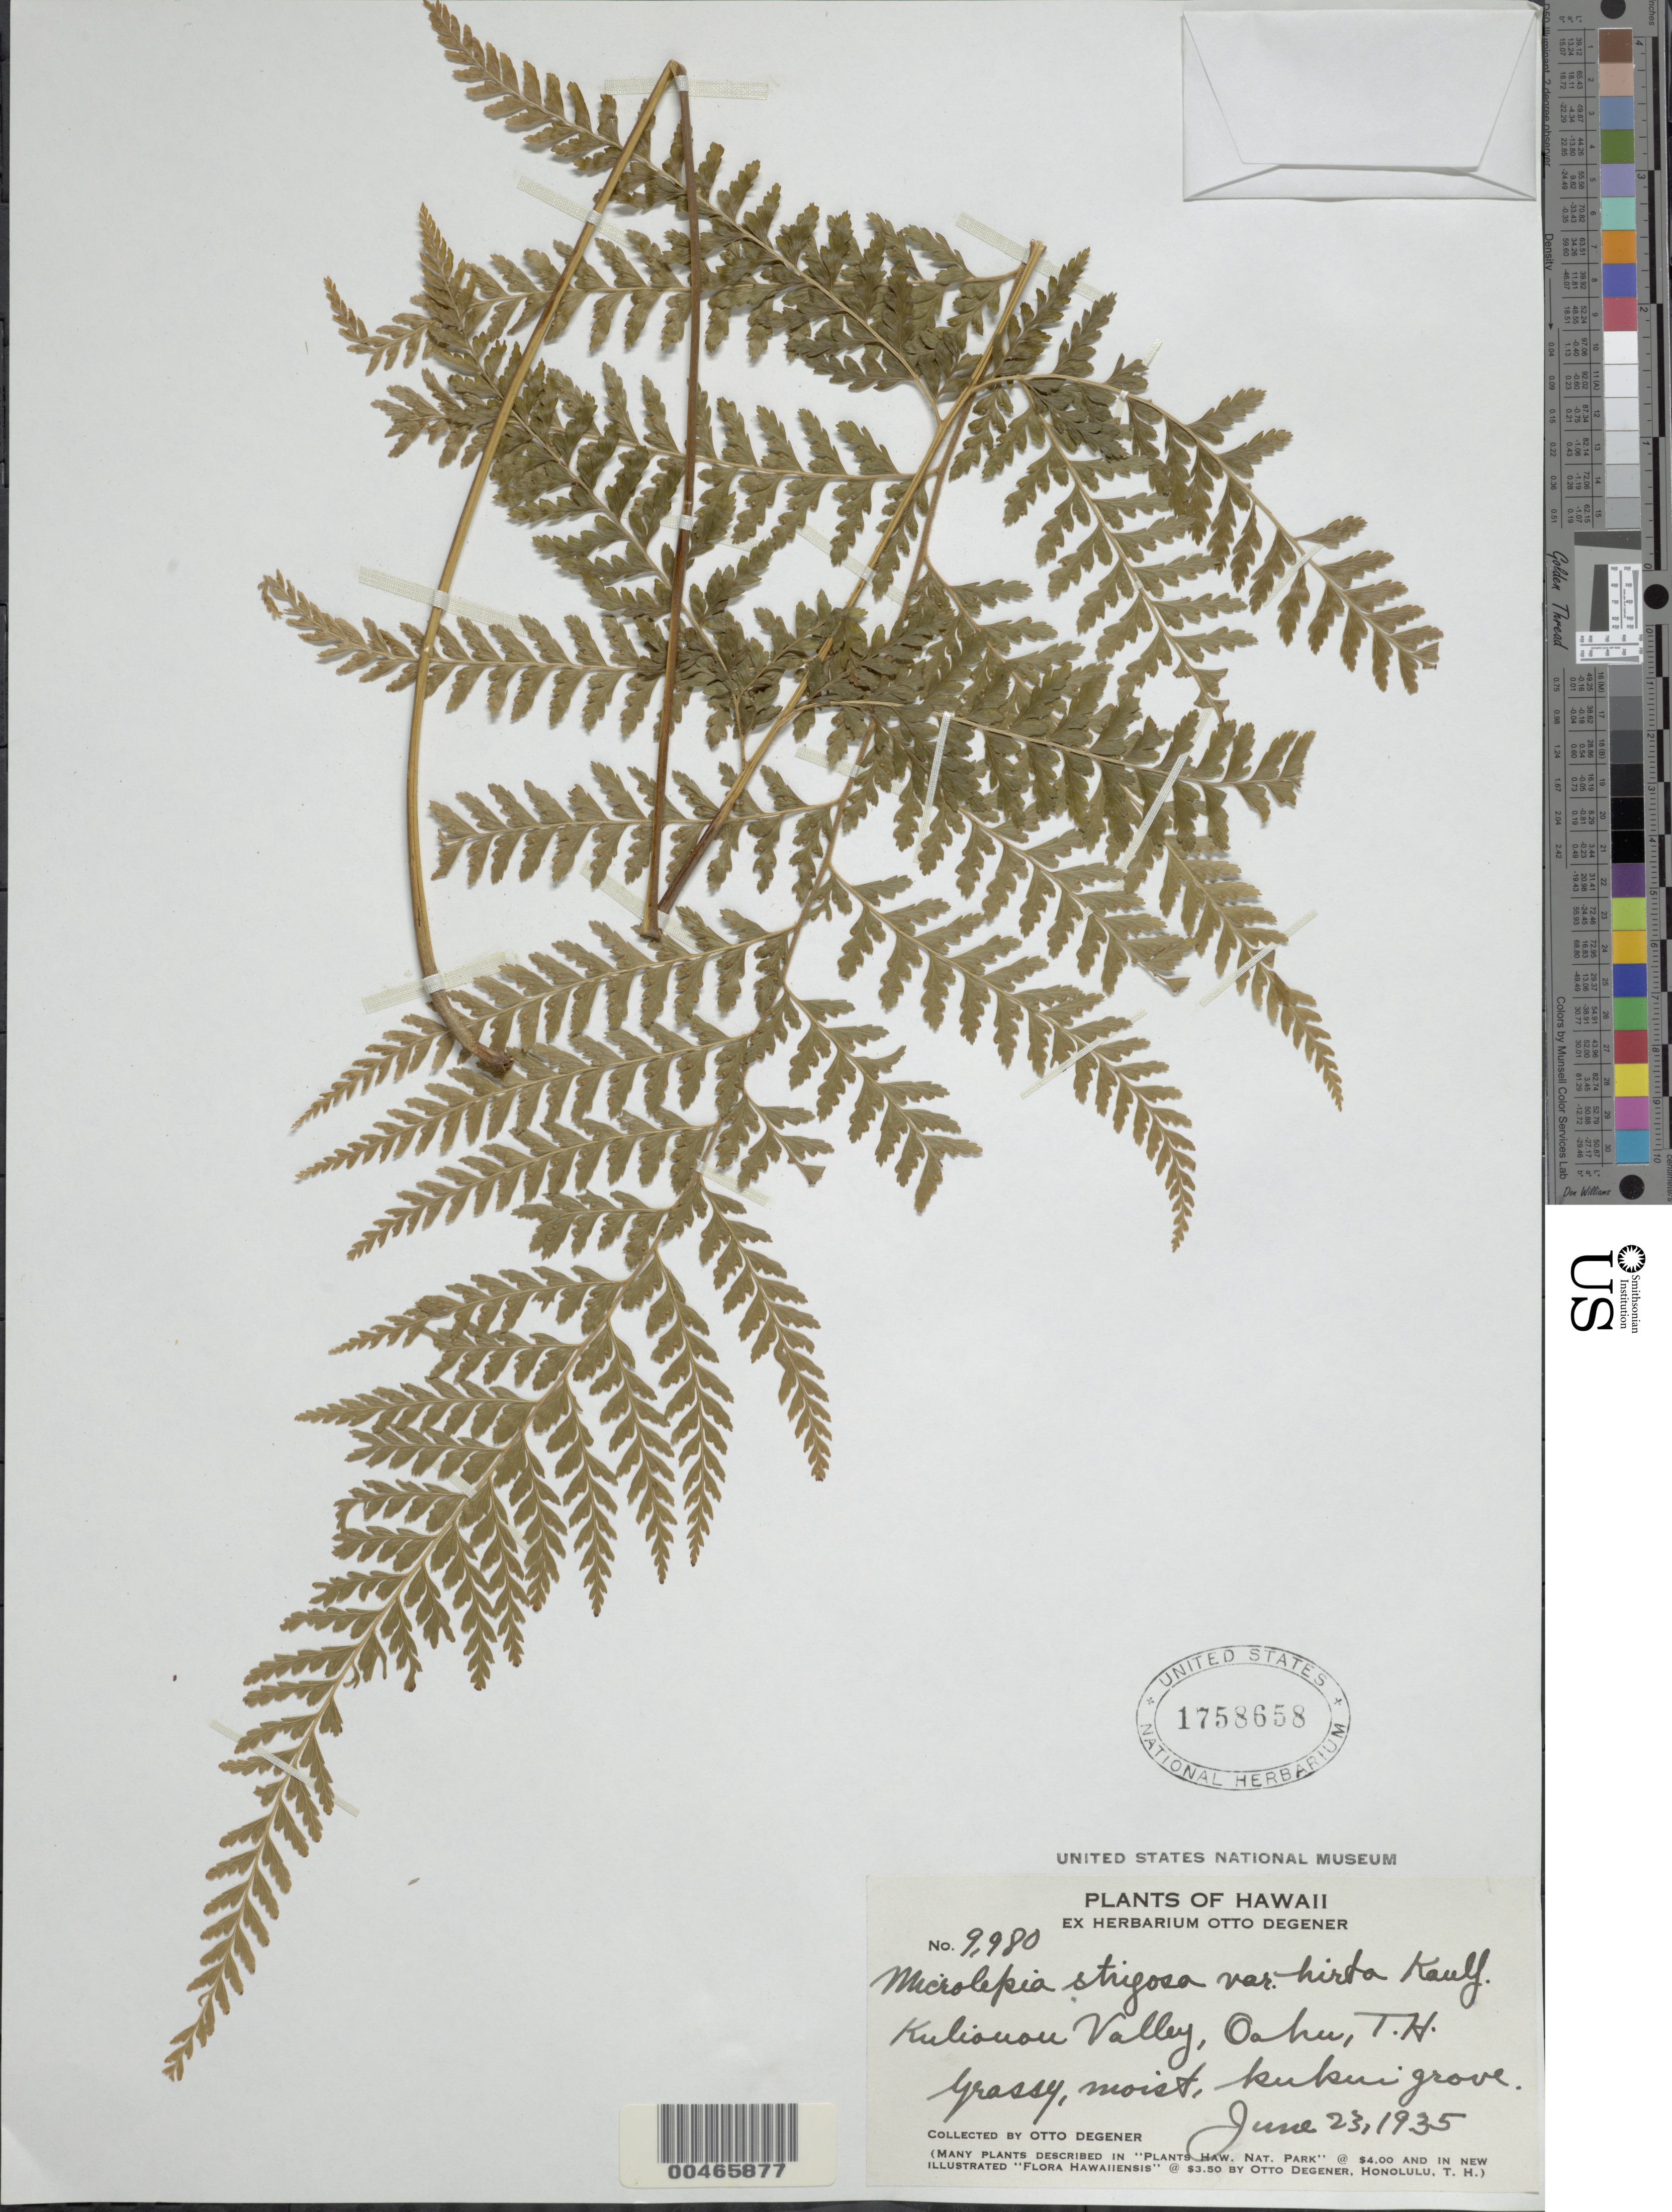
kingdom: Plantae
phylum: Tracheophyta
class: Polypodiopsida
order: Polypodiales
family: Dennstaedtiaceae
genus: Microlepia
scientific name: Microlepia speluncae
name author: (L.) T. Moore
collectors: O. Degener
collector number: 9980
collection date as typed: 23 Jun 1935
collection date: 1935-06-23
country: United States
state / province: Hawaii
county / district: Honolulu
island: Oahu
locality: Kuliouou Valley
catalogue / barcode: US 1758658